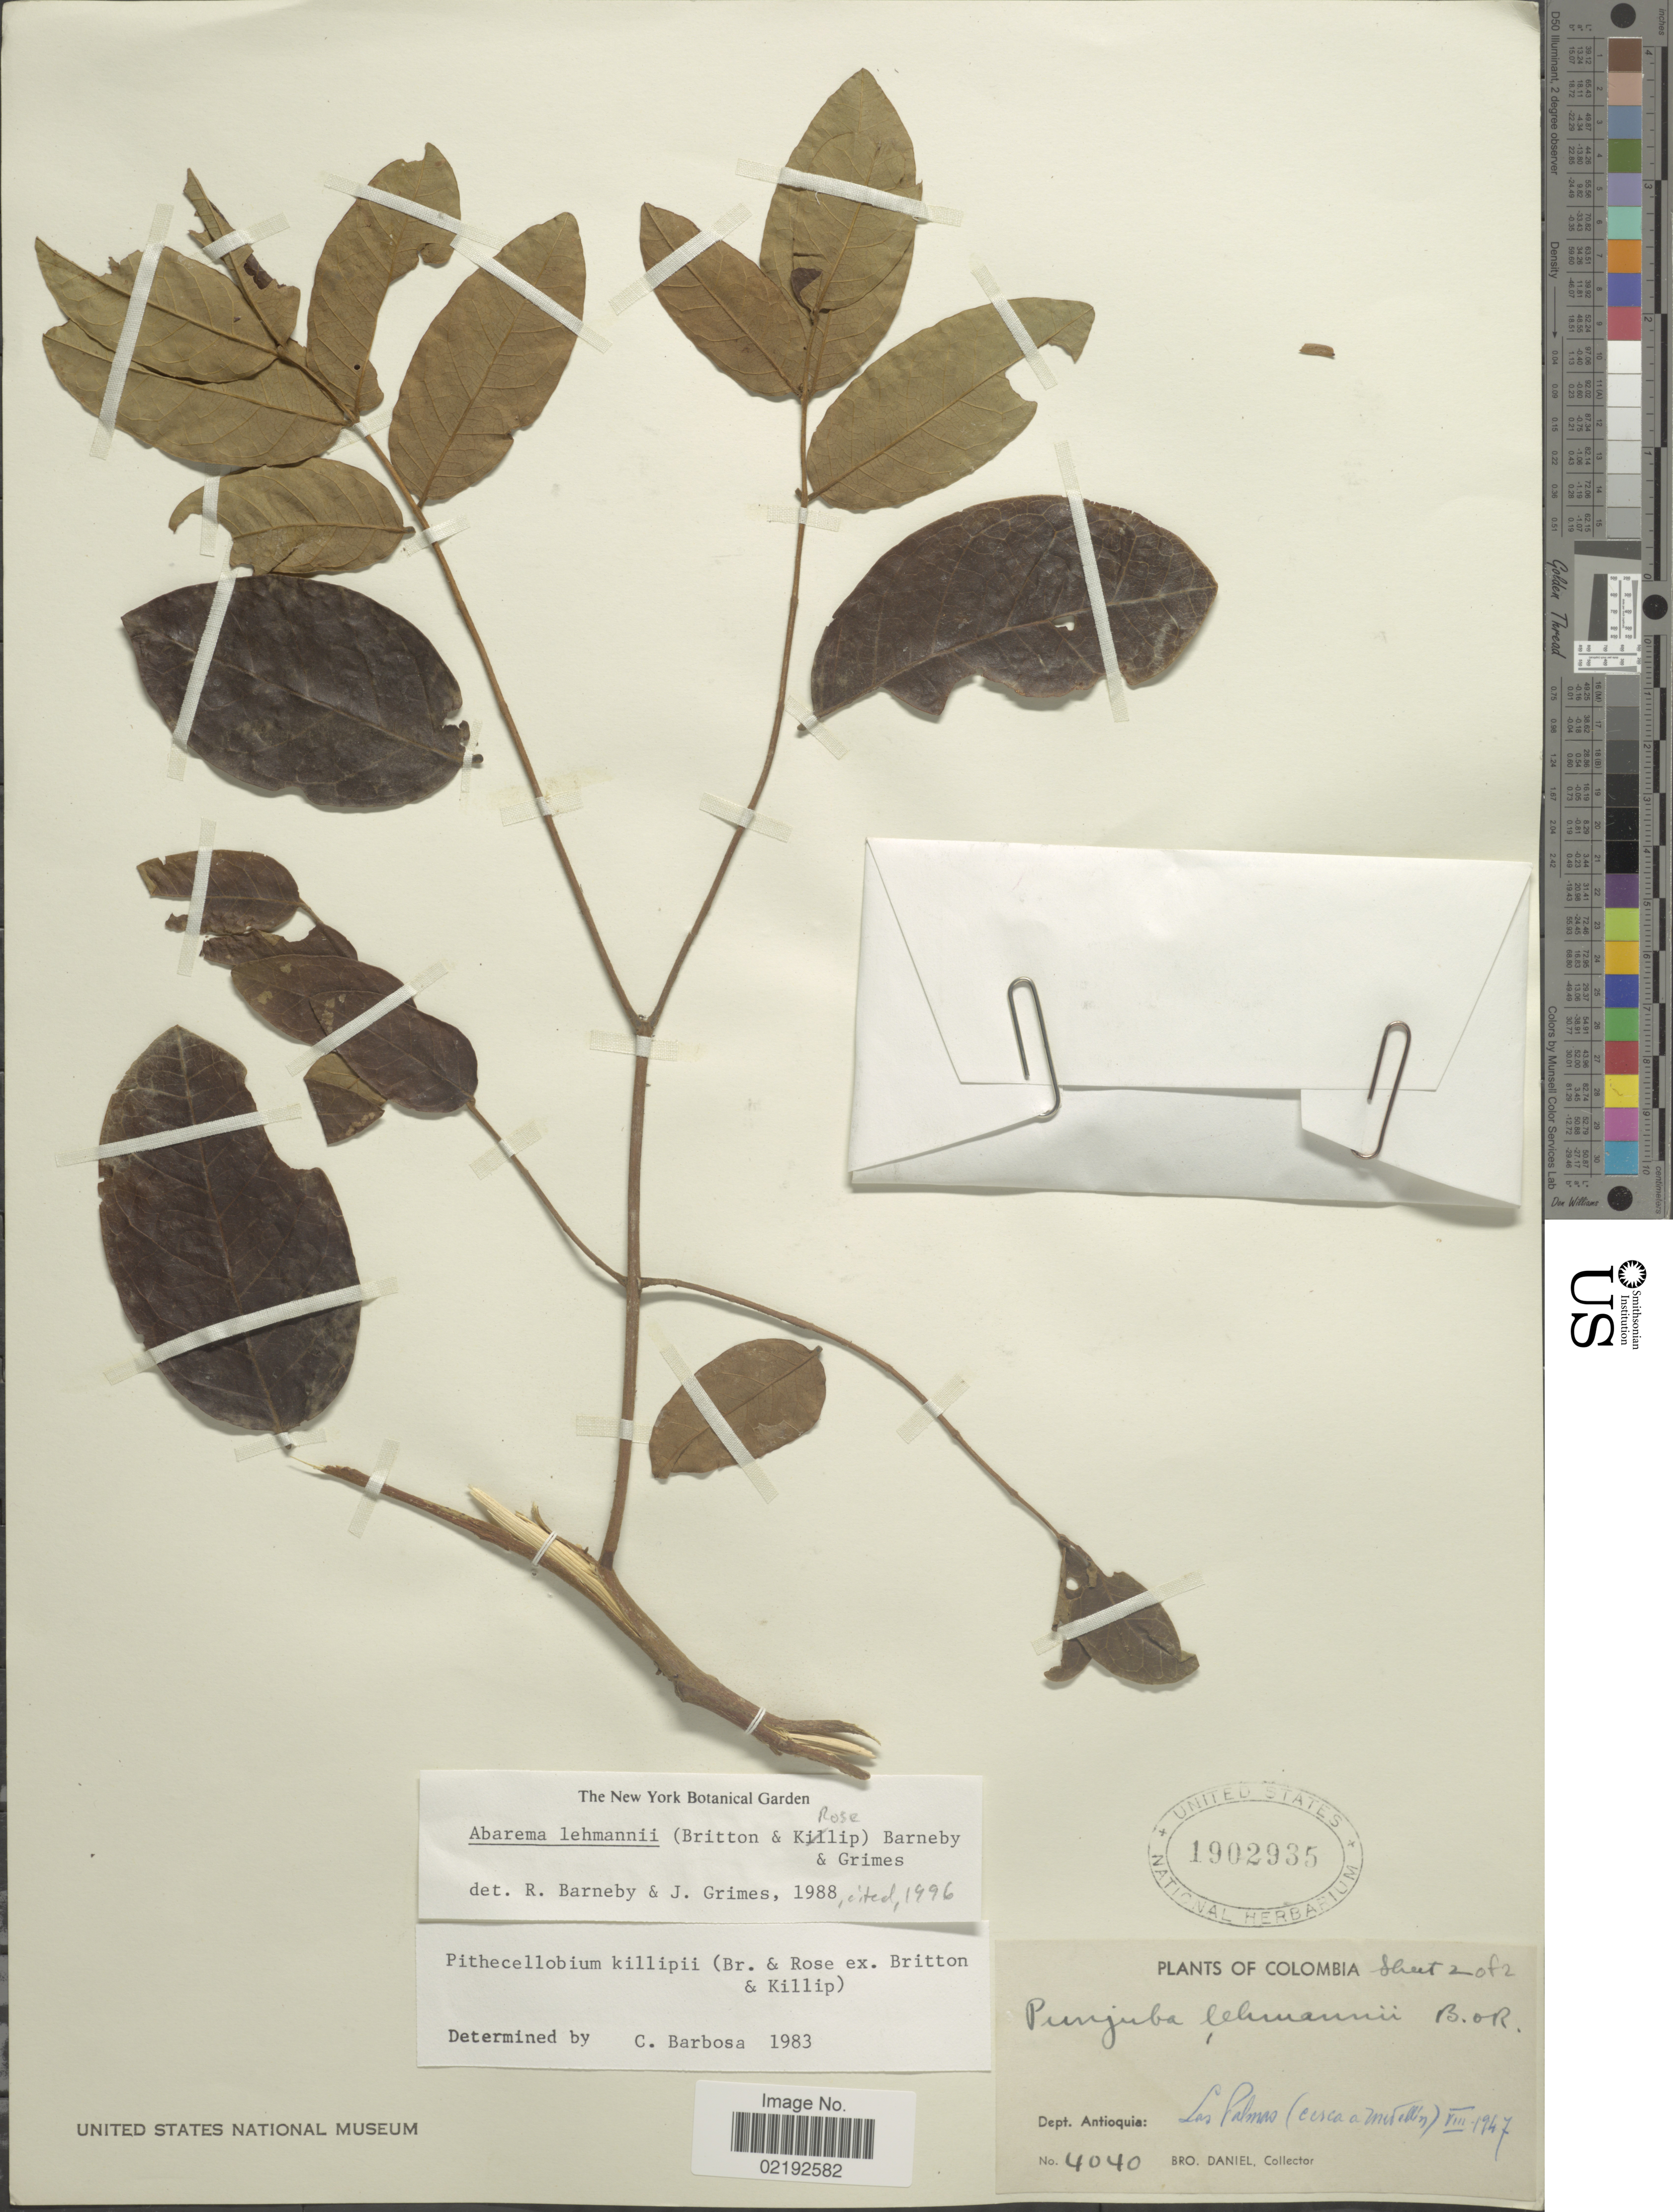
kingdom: Plantae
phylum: Tracheophyta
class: Magnoliopsida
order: Fabales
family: Fabaceae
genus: Punjuba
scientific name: Punjuba lehmannii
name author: Britton & Rose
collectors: Bro. Daniel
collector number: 4040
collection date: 1947-08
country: Colombia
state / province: Antioquia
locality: Las Palmas (cerca a Medellin)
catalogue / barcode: US 1902935